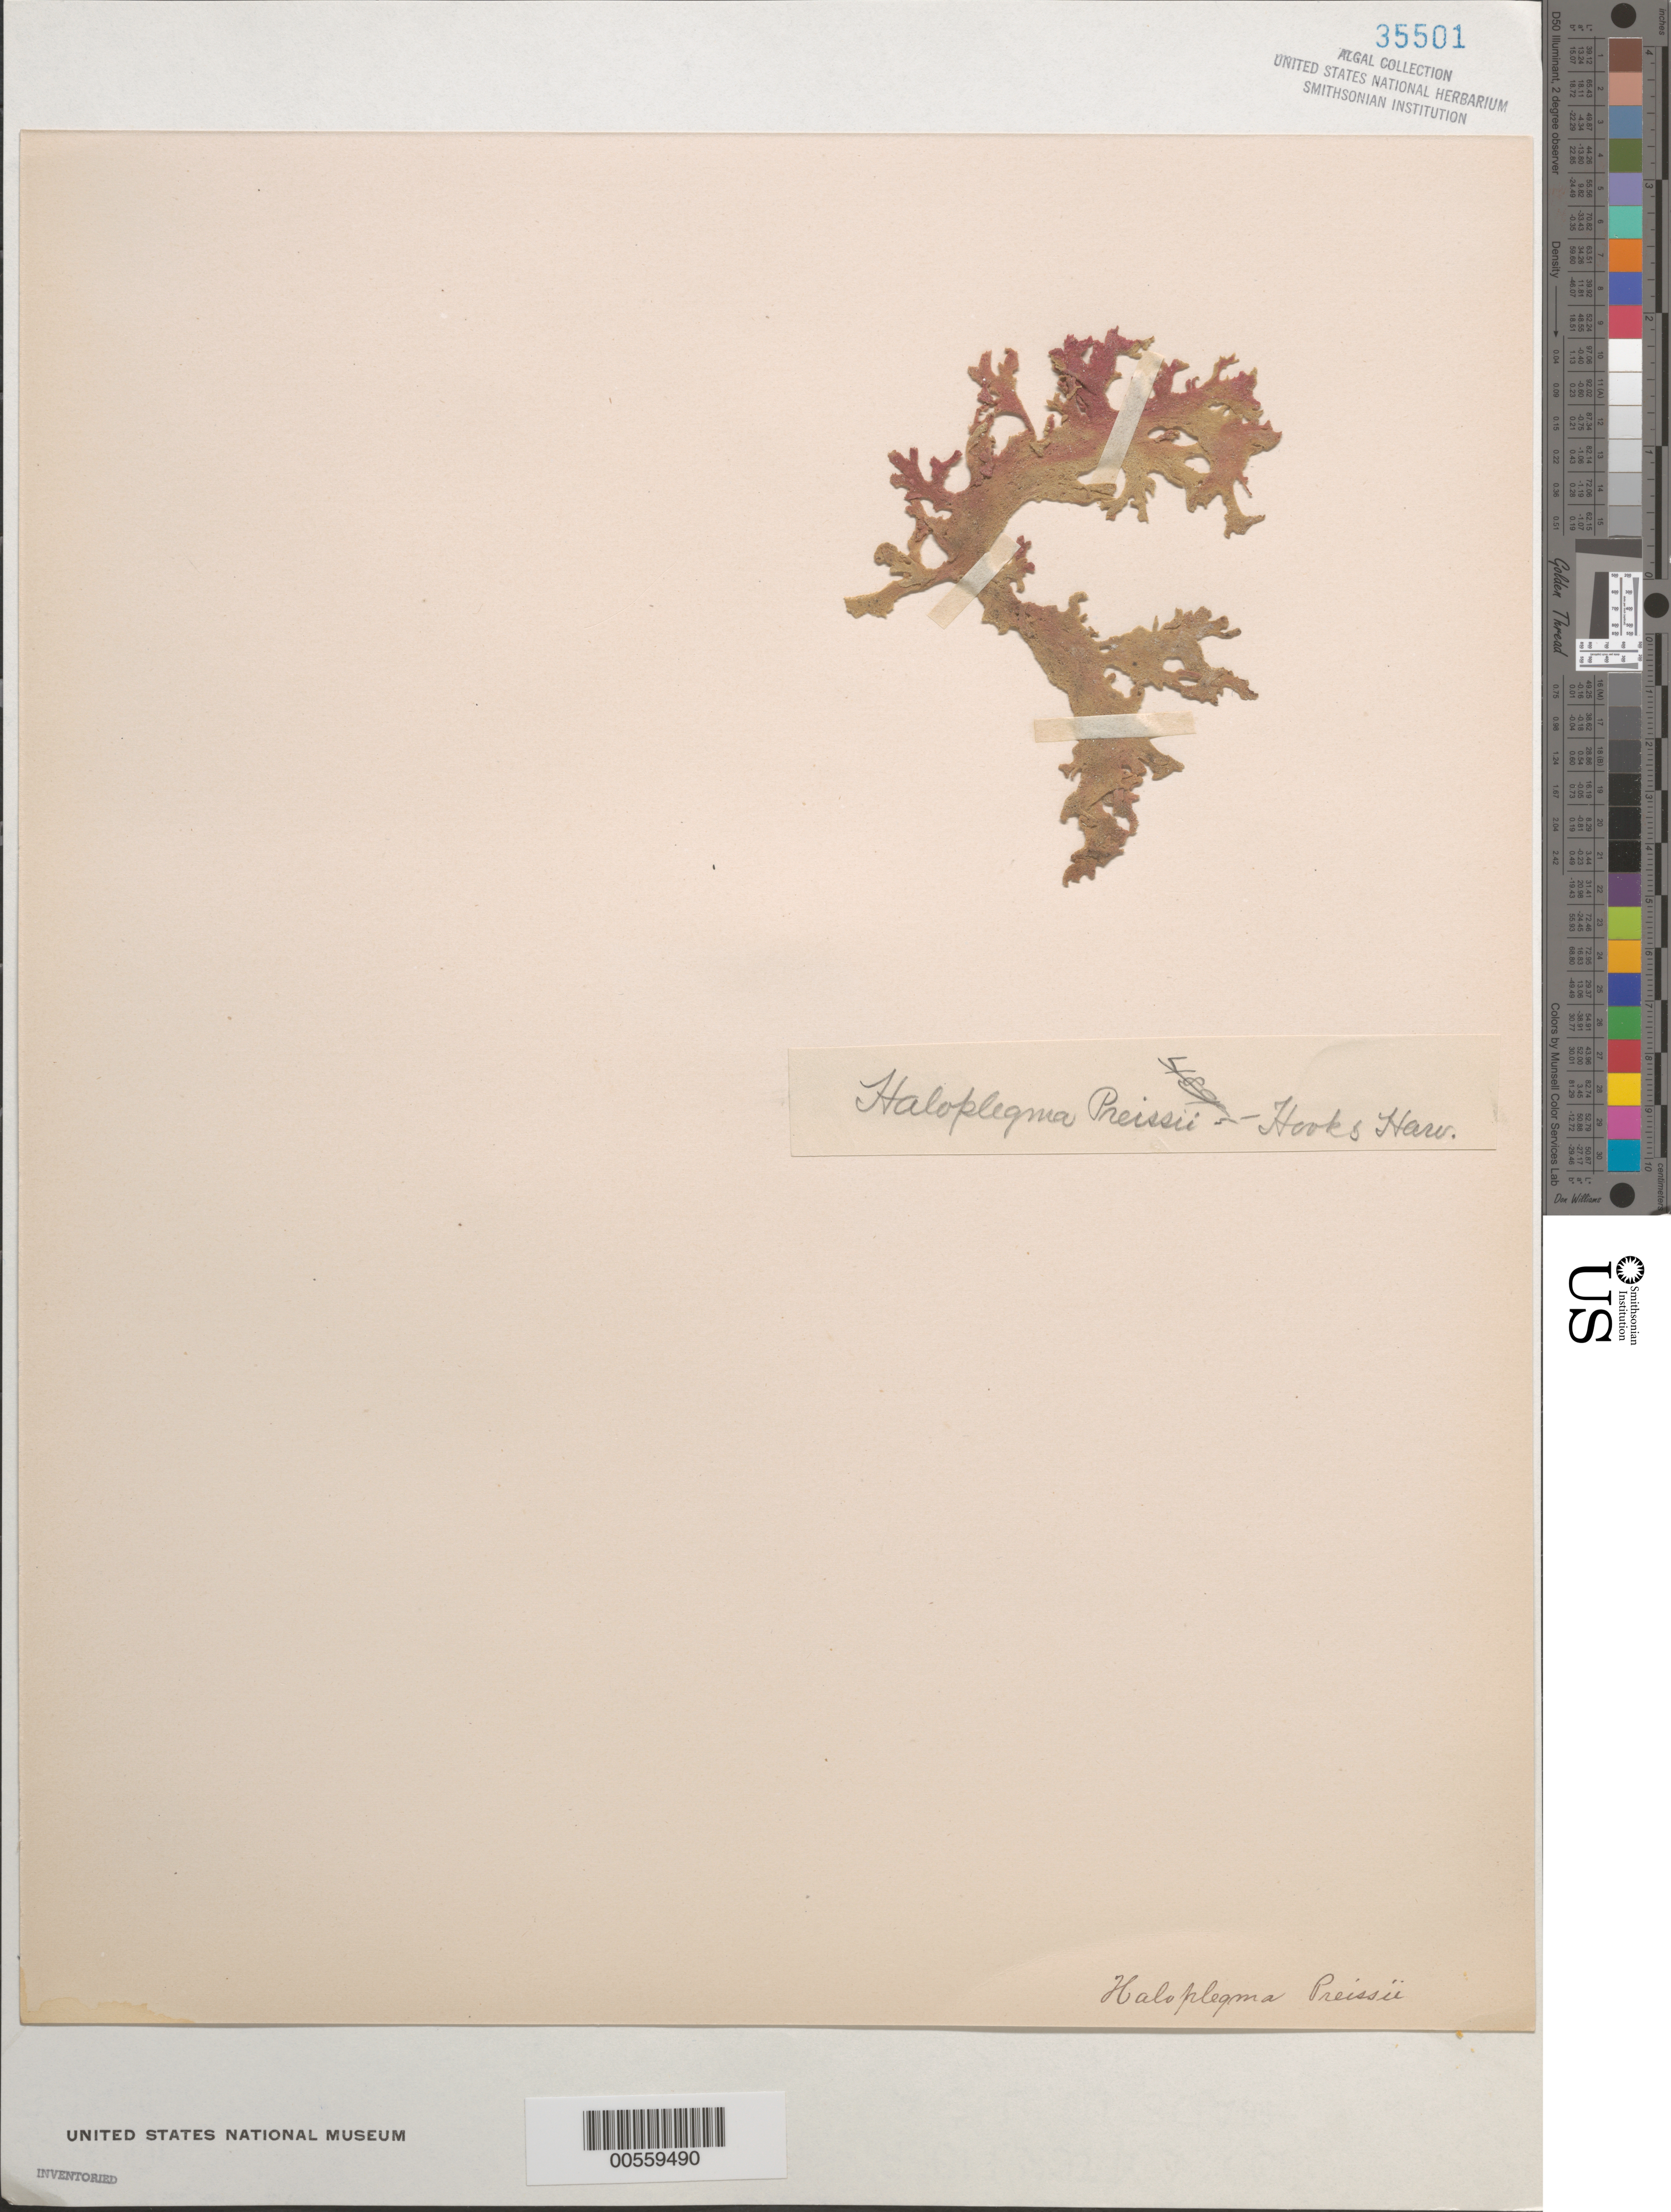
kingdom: Plantae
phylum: Rhodophyta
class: Florideophyceae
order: Ceramiales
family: Wrangeliaceae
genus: Haloplegma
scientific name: Haloplegma preissii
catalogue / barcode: US 35501